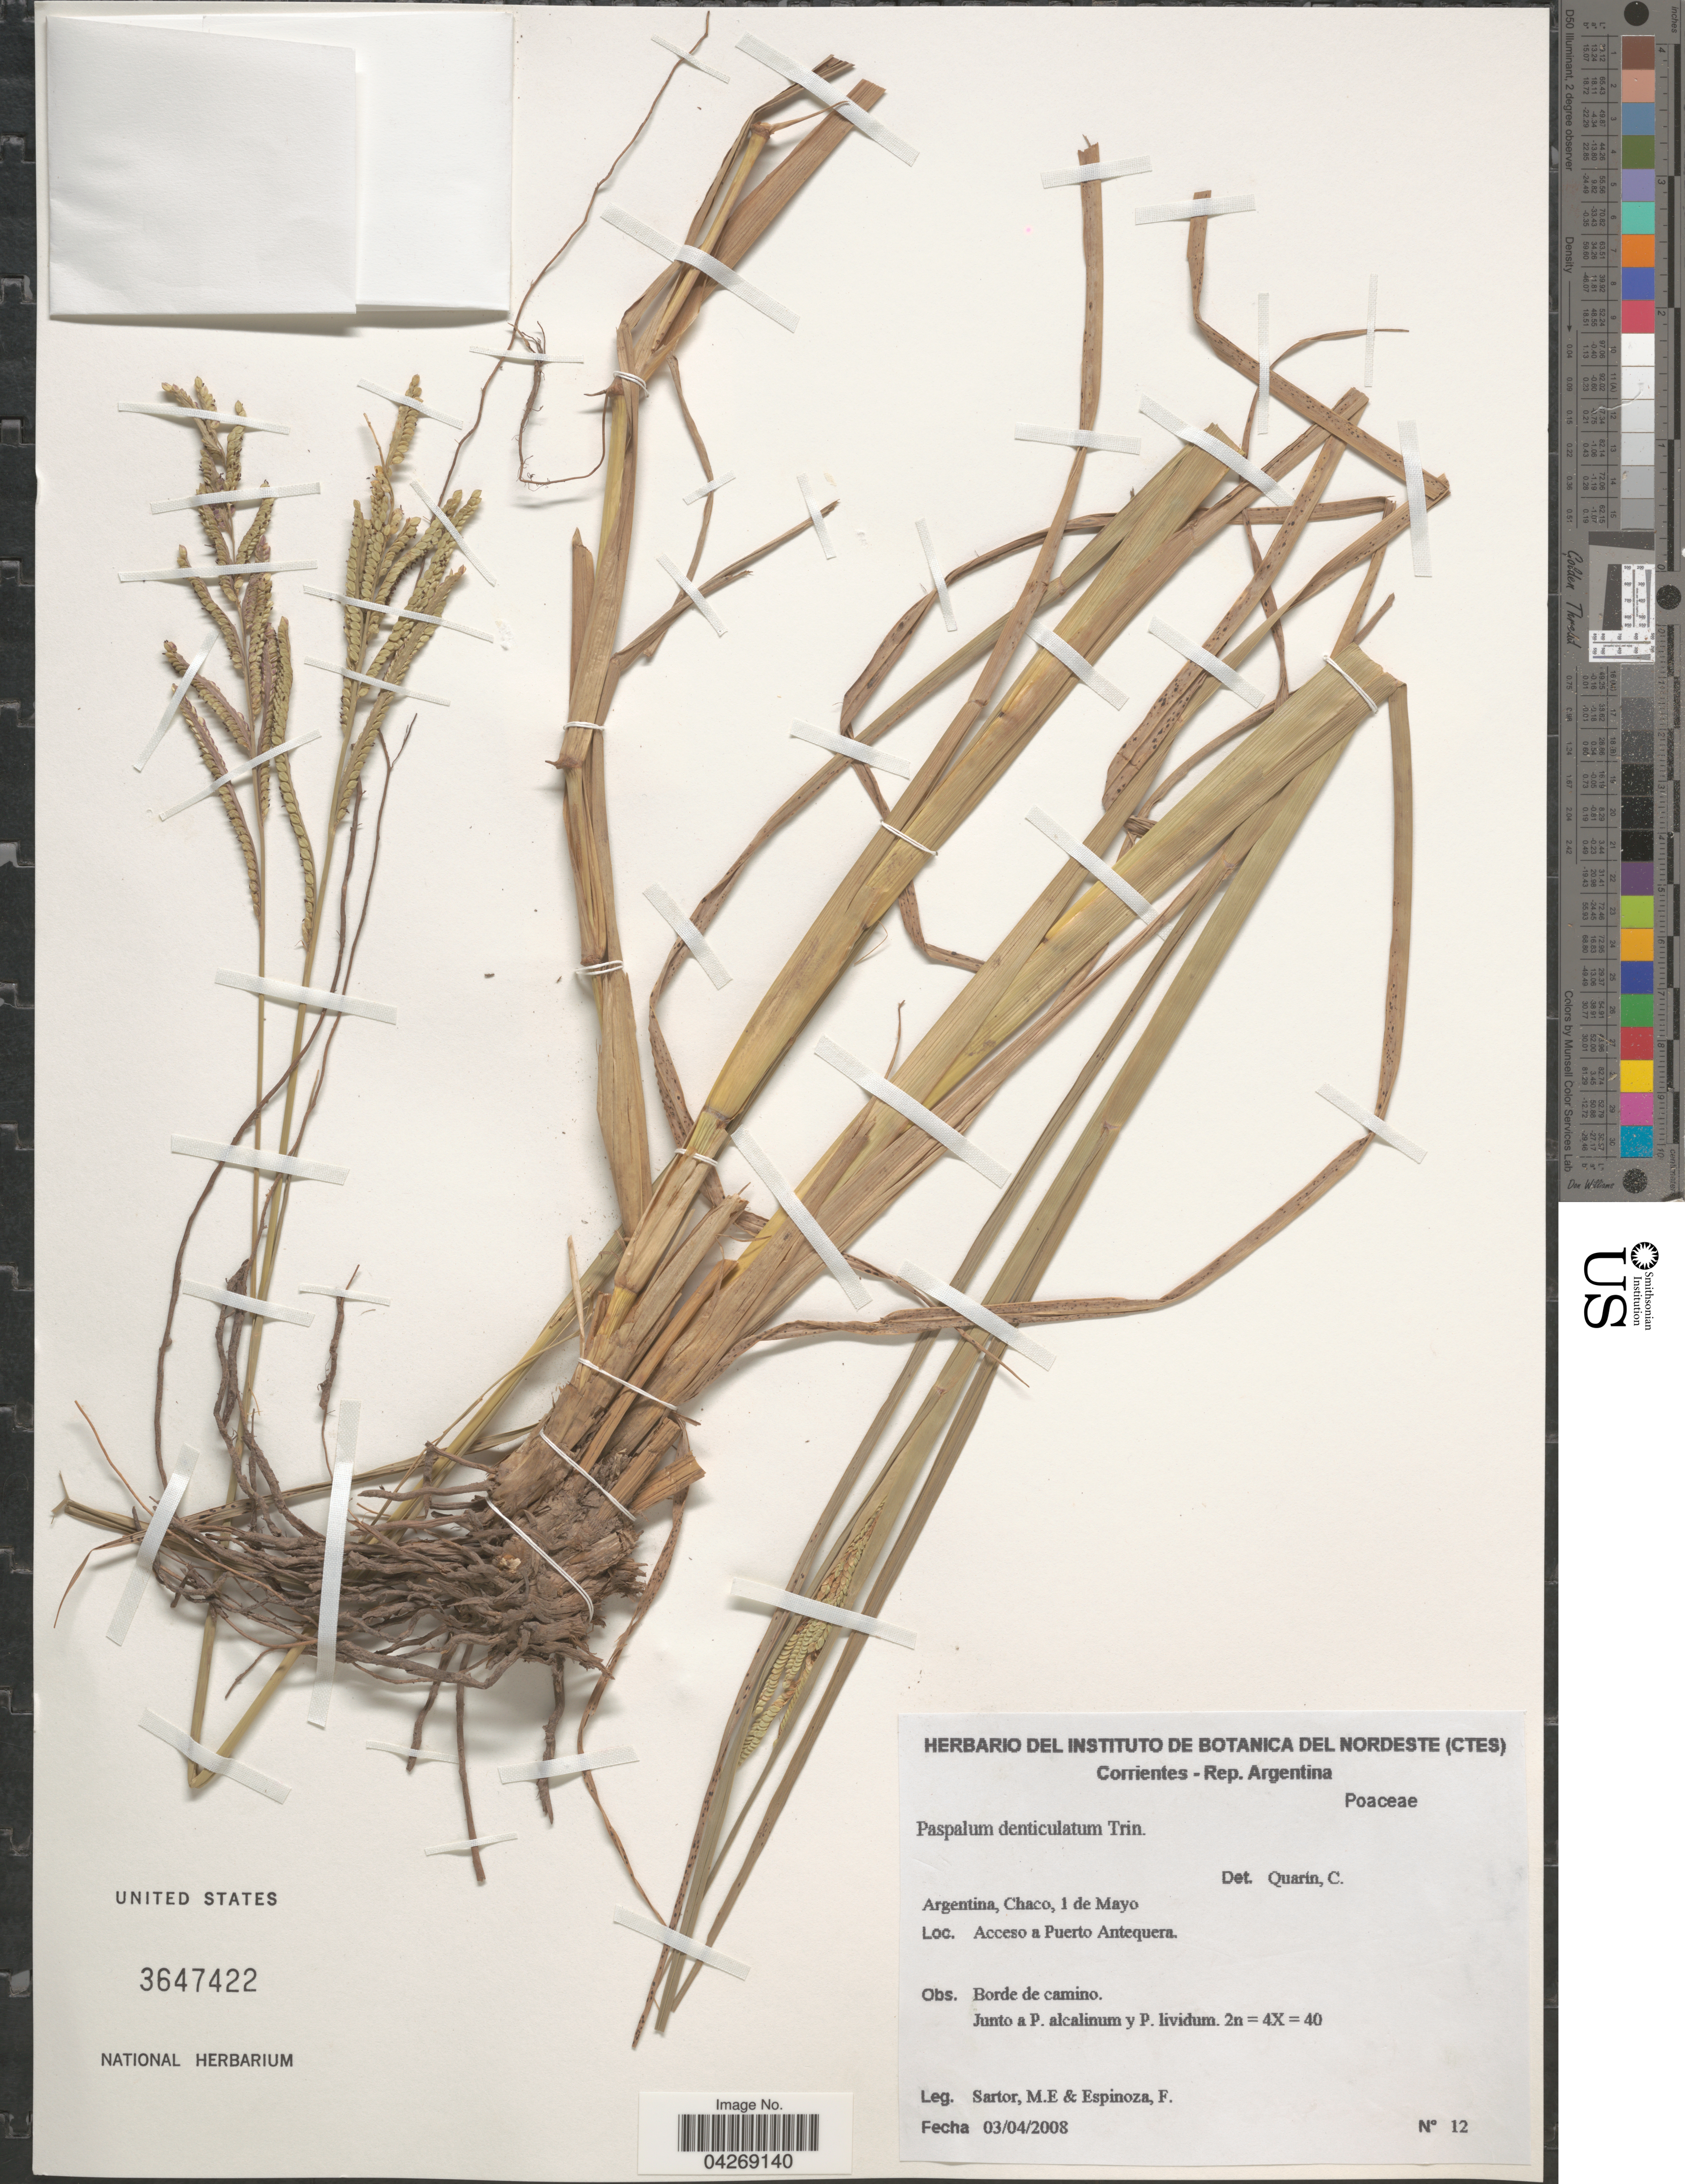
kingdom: Plantae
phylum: Tracheophyta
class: Liliopsida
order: Poales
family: Poaceae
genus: Paspalum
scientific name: Paspalum denticulatum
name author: Trin.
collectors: M. Sartor & F. Espinoza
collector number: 12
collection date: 2008-04-03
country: Argentina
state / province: Chaco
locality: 1 de Mayo. Acceso a Puerto Antequera.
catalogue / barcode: US 3647422